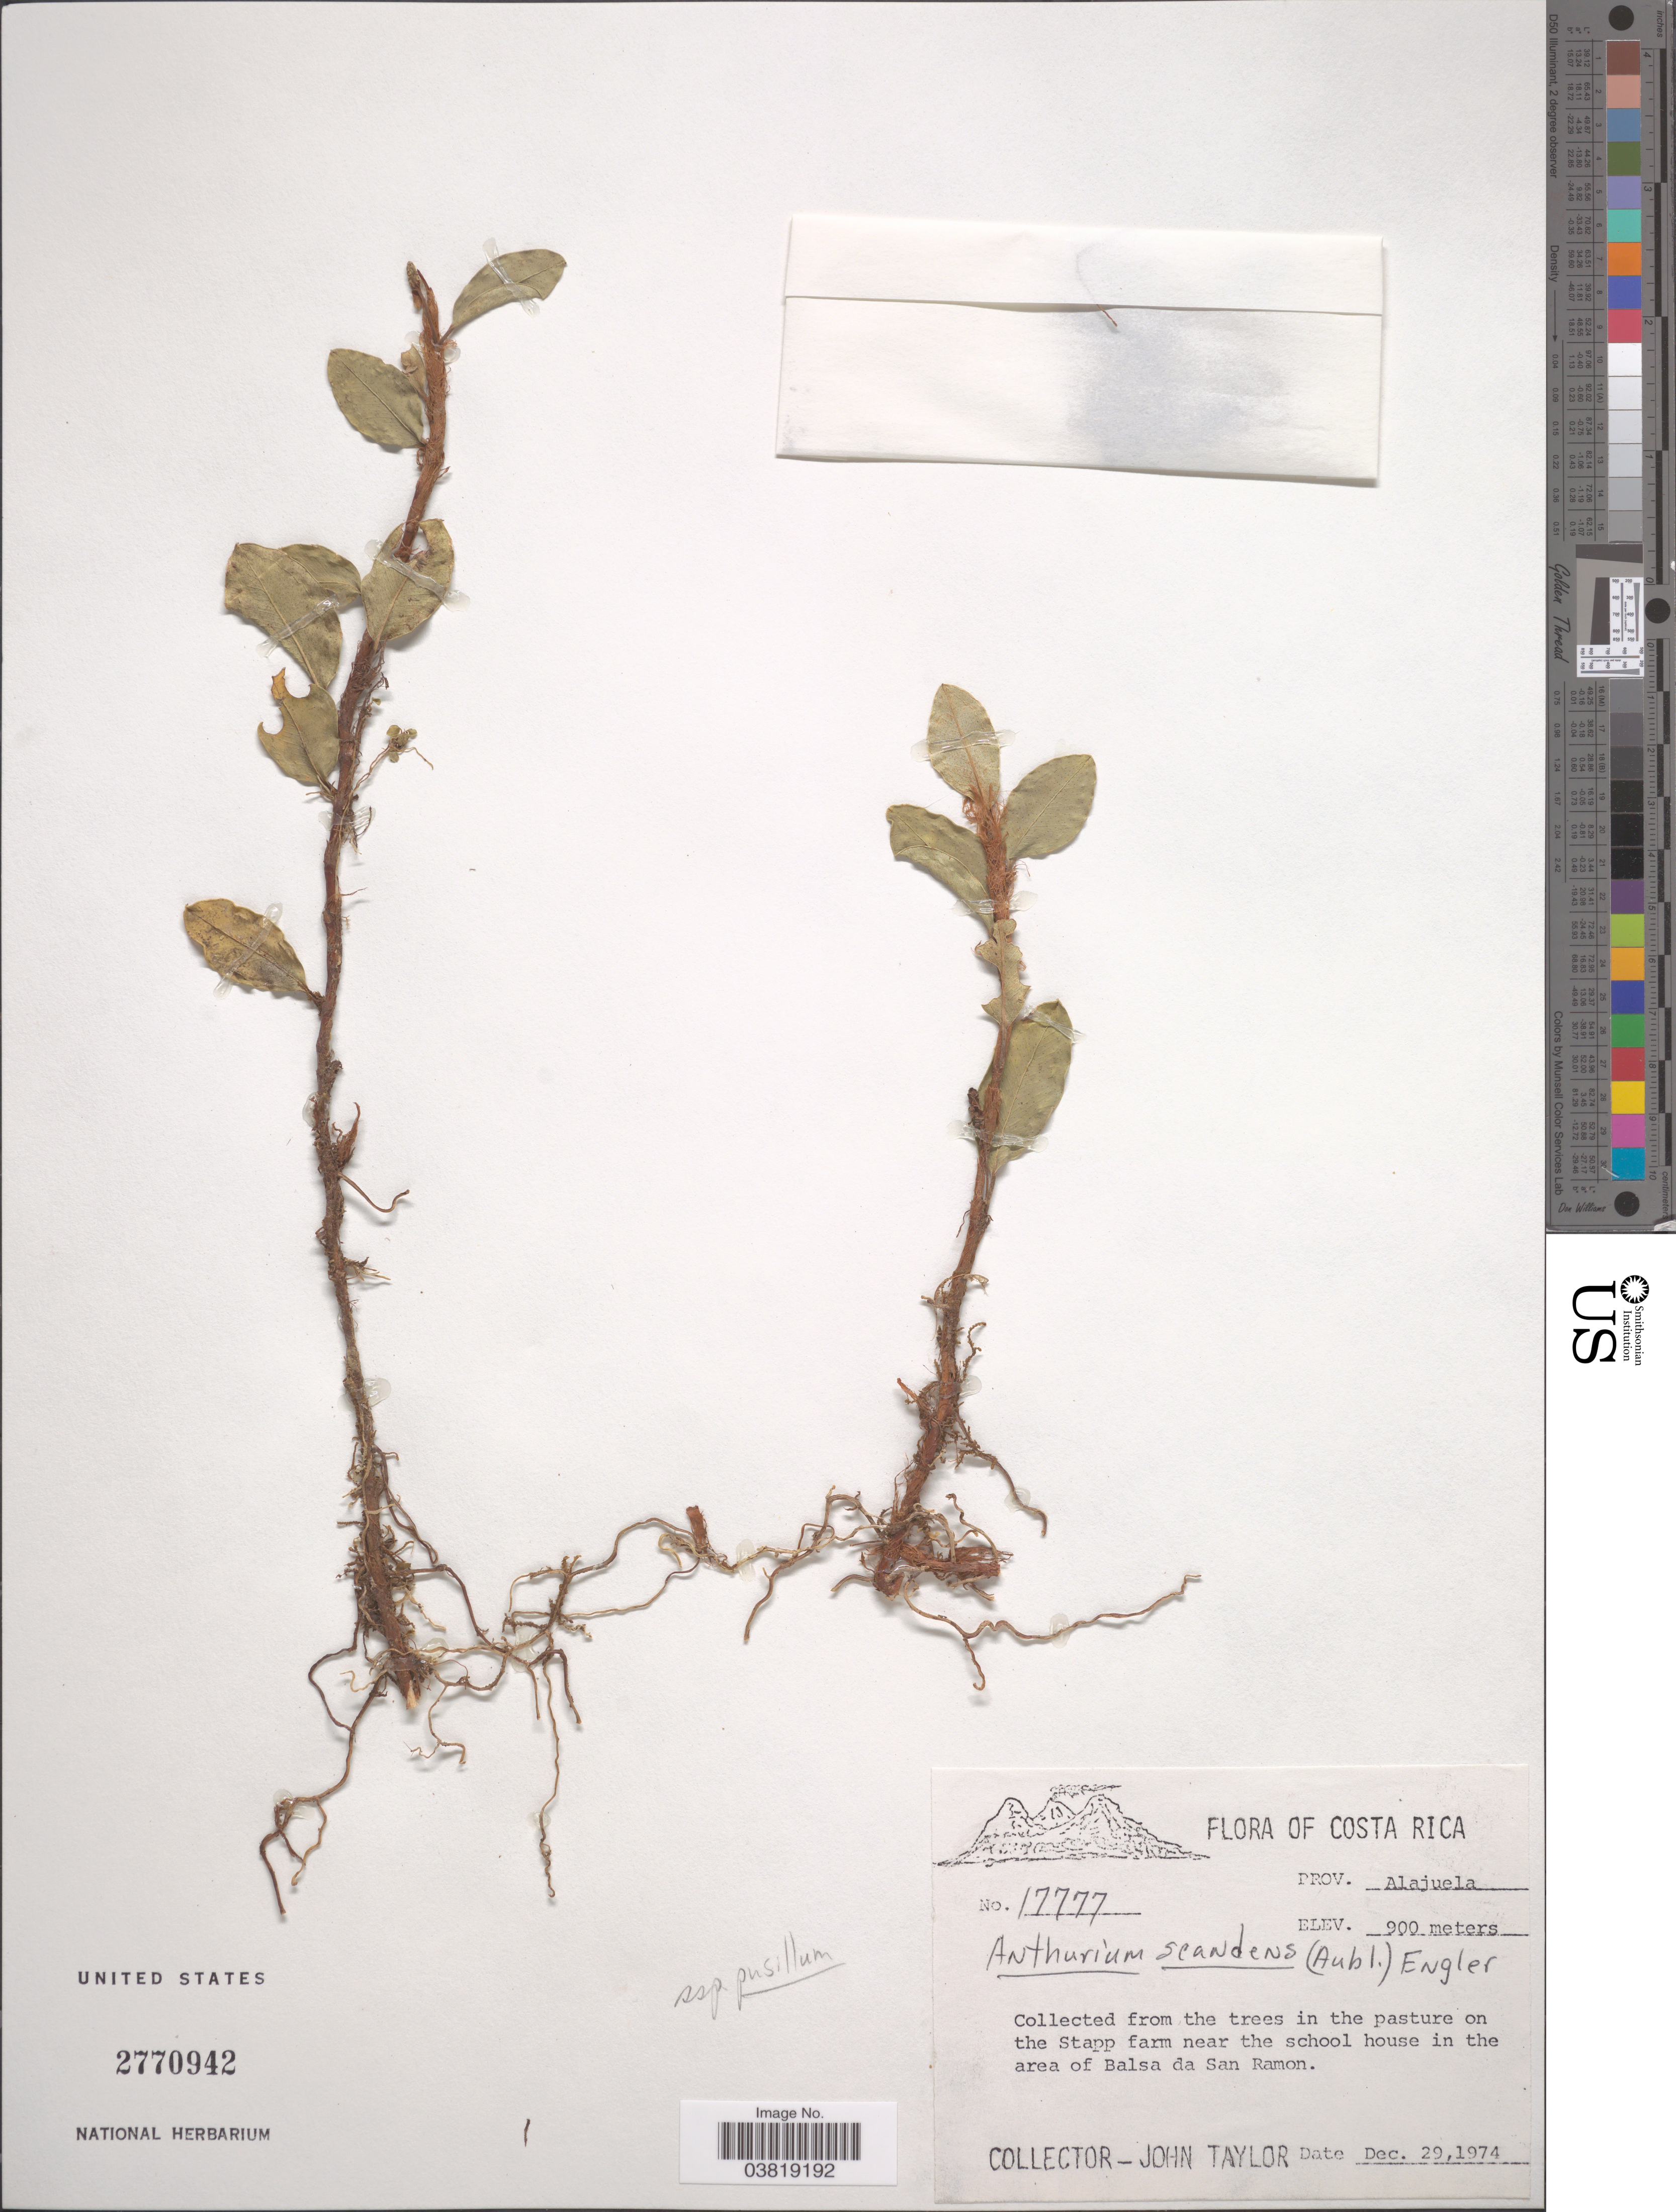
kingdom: Plantae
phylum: Tracheophyta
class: Liliopsida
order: Alismatales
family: Araceae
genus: Anthurium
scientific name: Anthurium scandens subsp. pusillum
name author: Sheffer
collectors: J. Taylor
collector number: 17777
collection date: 1974-12-29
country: Costa Rica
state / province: Alajuela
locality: In the pasture on the Stapp farm near the school house in the area of Balsa de San Ramon.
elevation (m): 900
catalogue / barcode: US 2770942